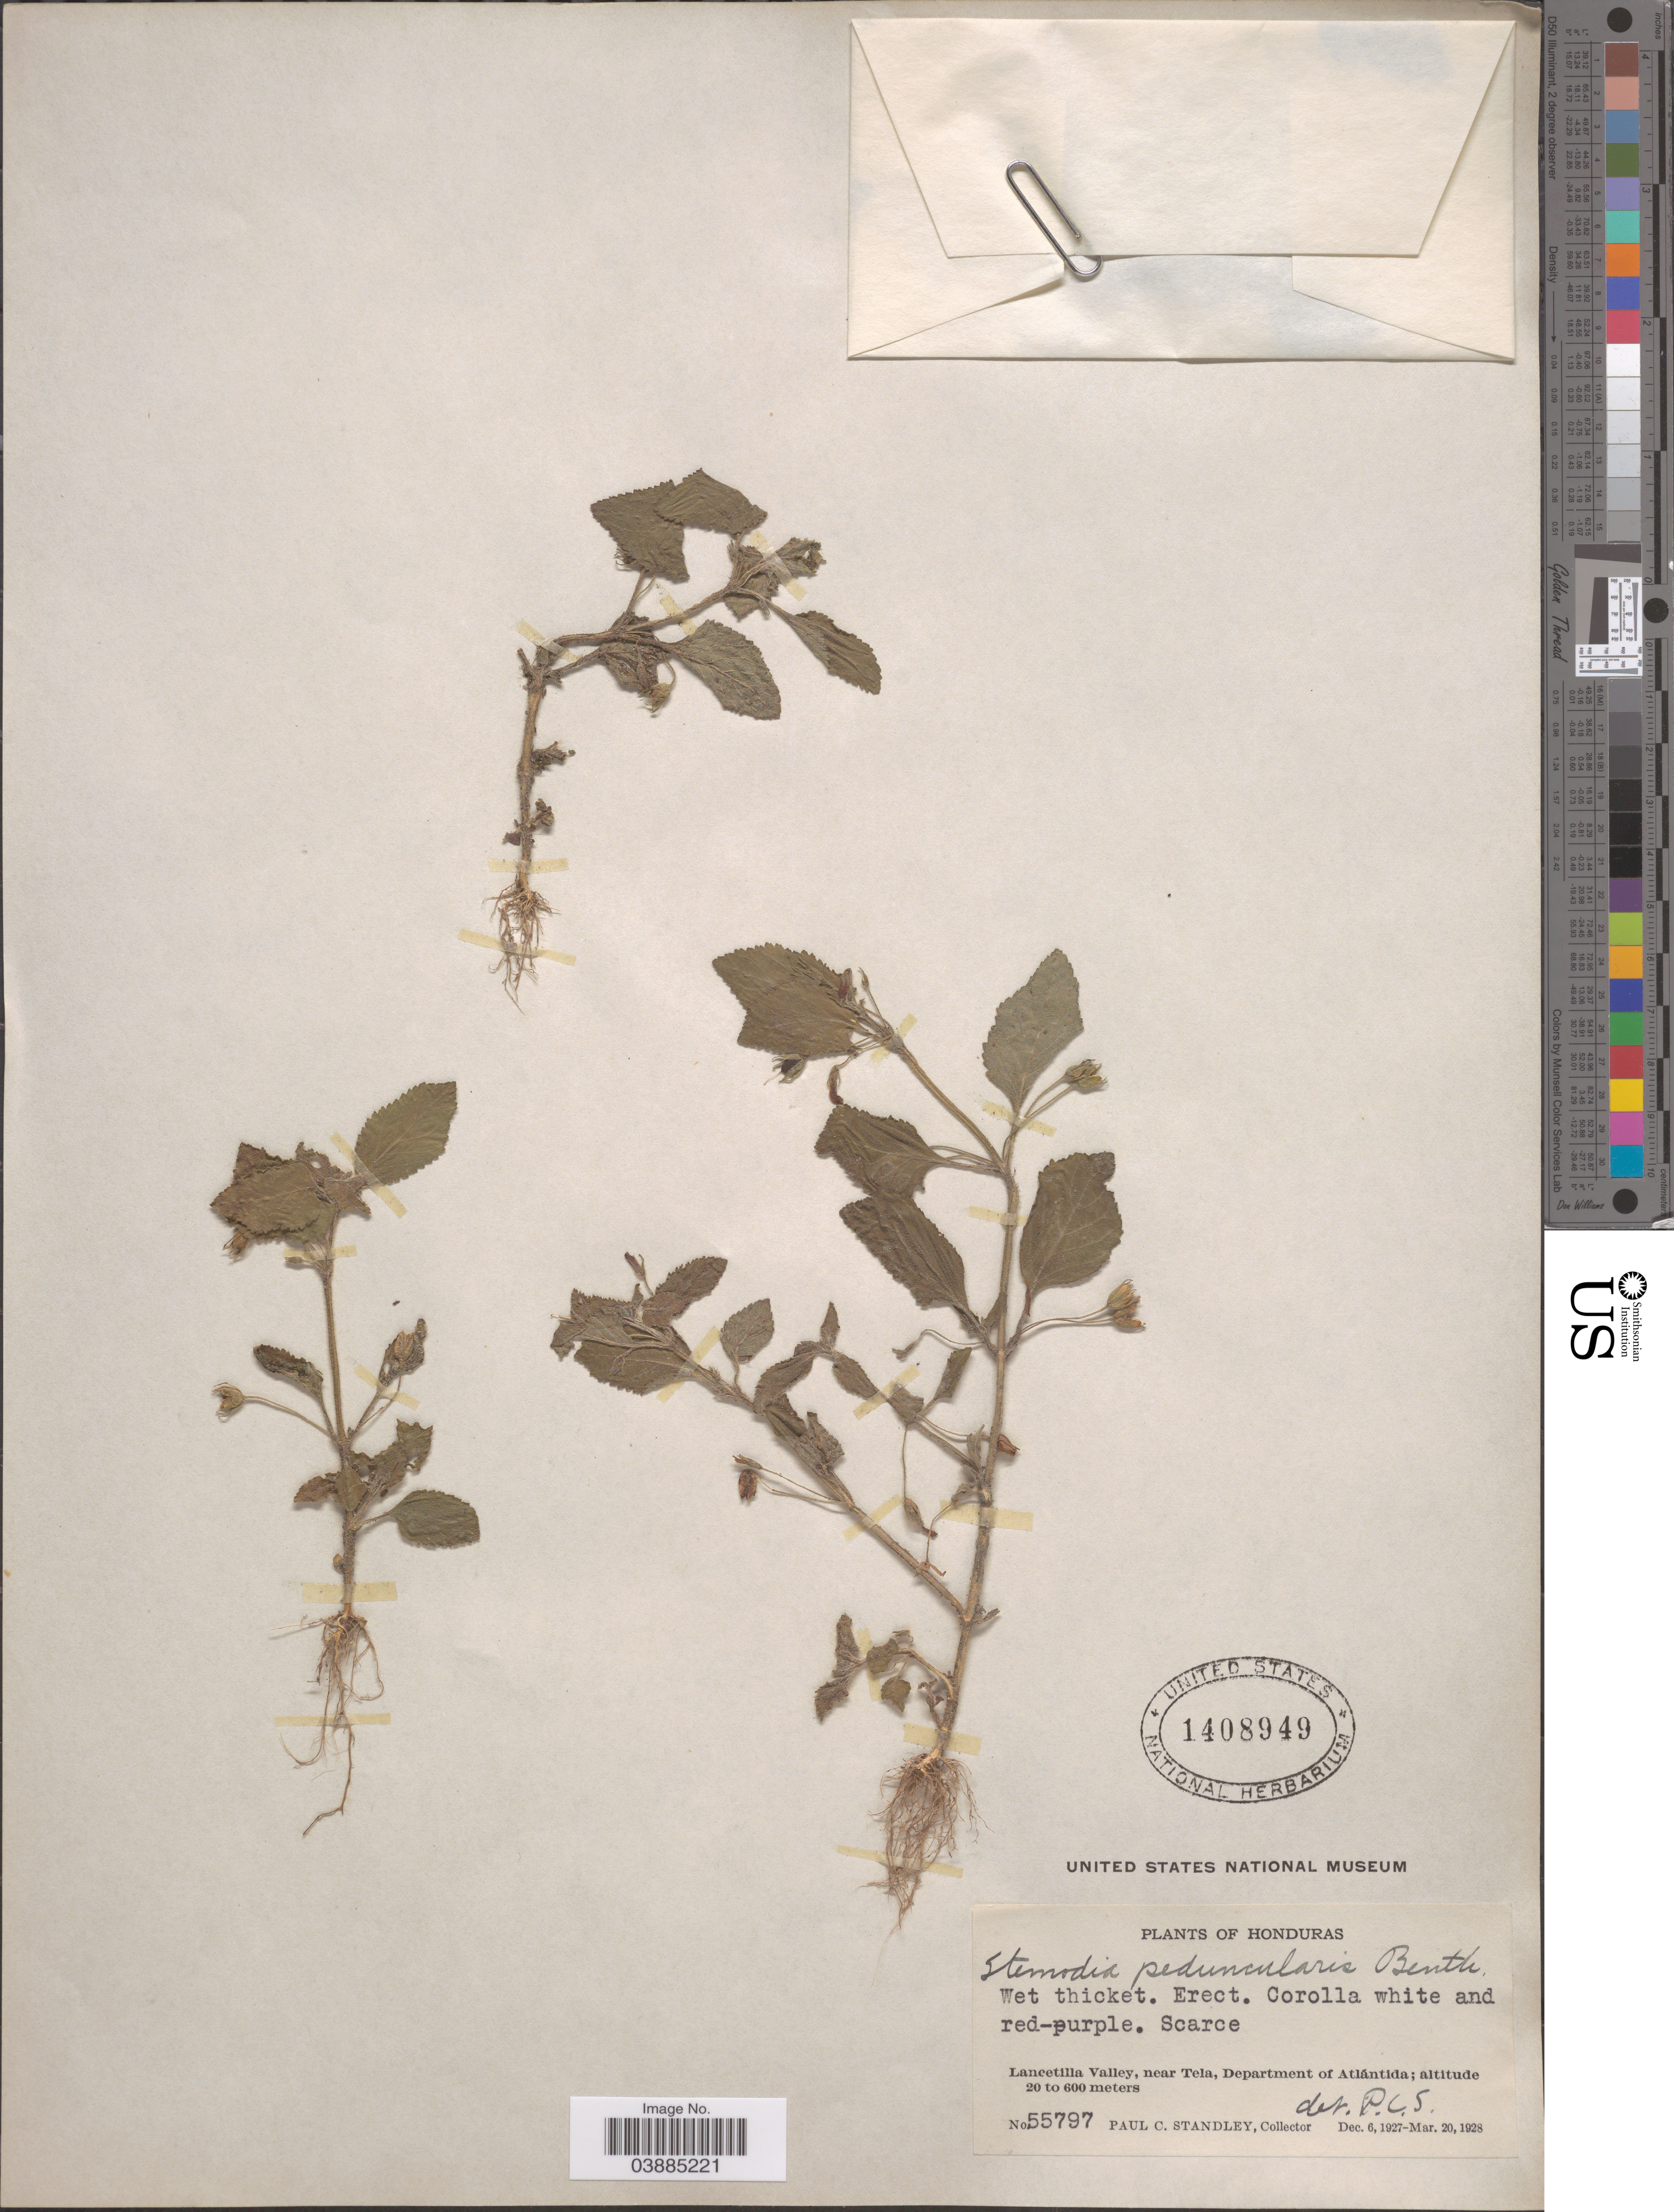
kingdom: Plantae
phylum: Tracheophyta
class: Magnoliopsida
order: Lamiales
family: Plantaginaceae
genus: Stemodia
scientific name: Stemodia pubescens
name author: (R. Br.) W.R. Barker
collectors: P. C. Standley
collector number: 55797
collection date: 1927-12-06/1928-03-20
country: Honduras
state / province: Atlantida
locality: Lancetilla Valley, near Tela, Department of Atlántida.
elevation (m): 20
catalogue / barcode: US 1408949